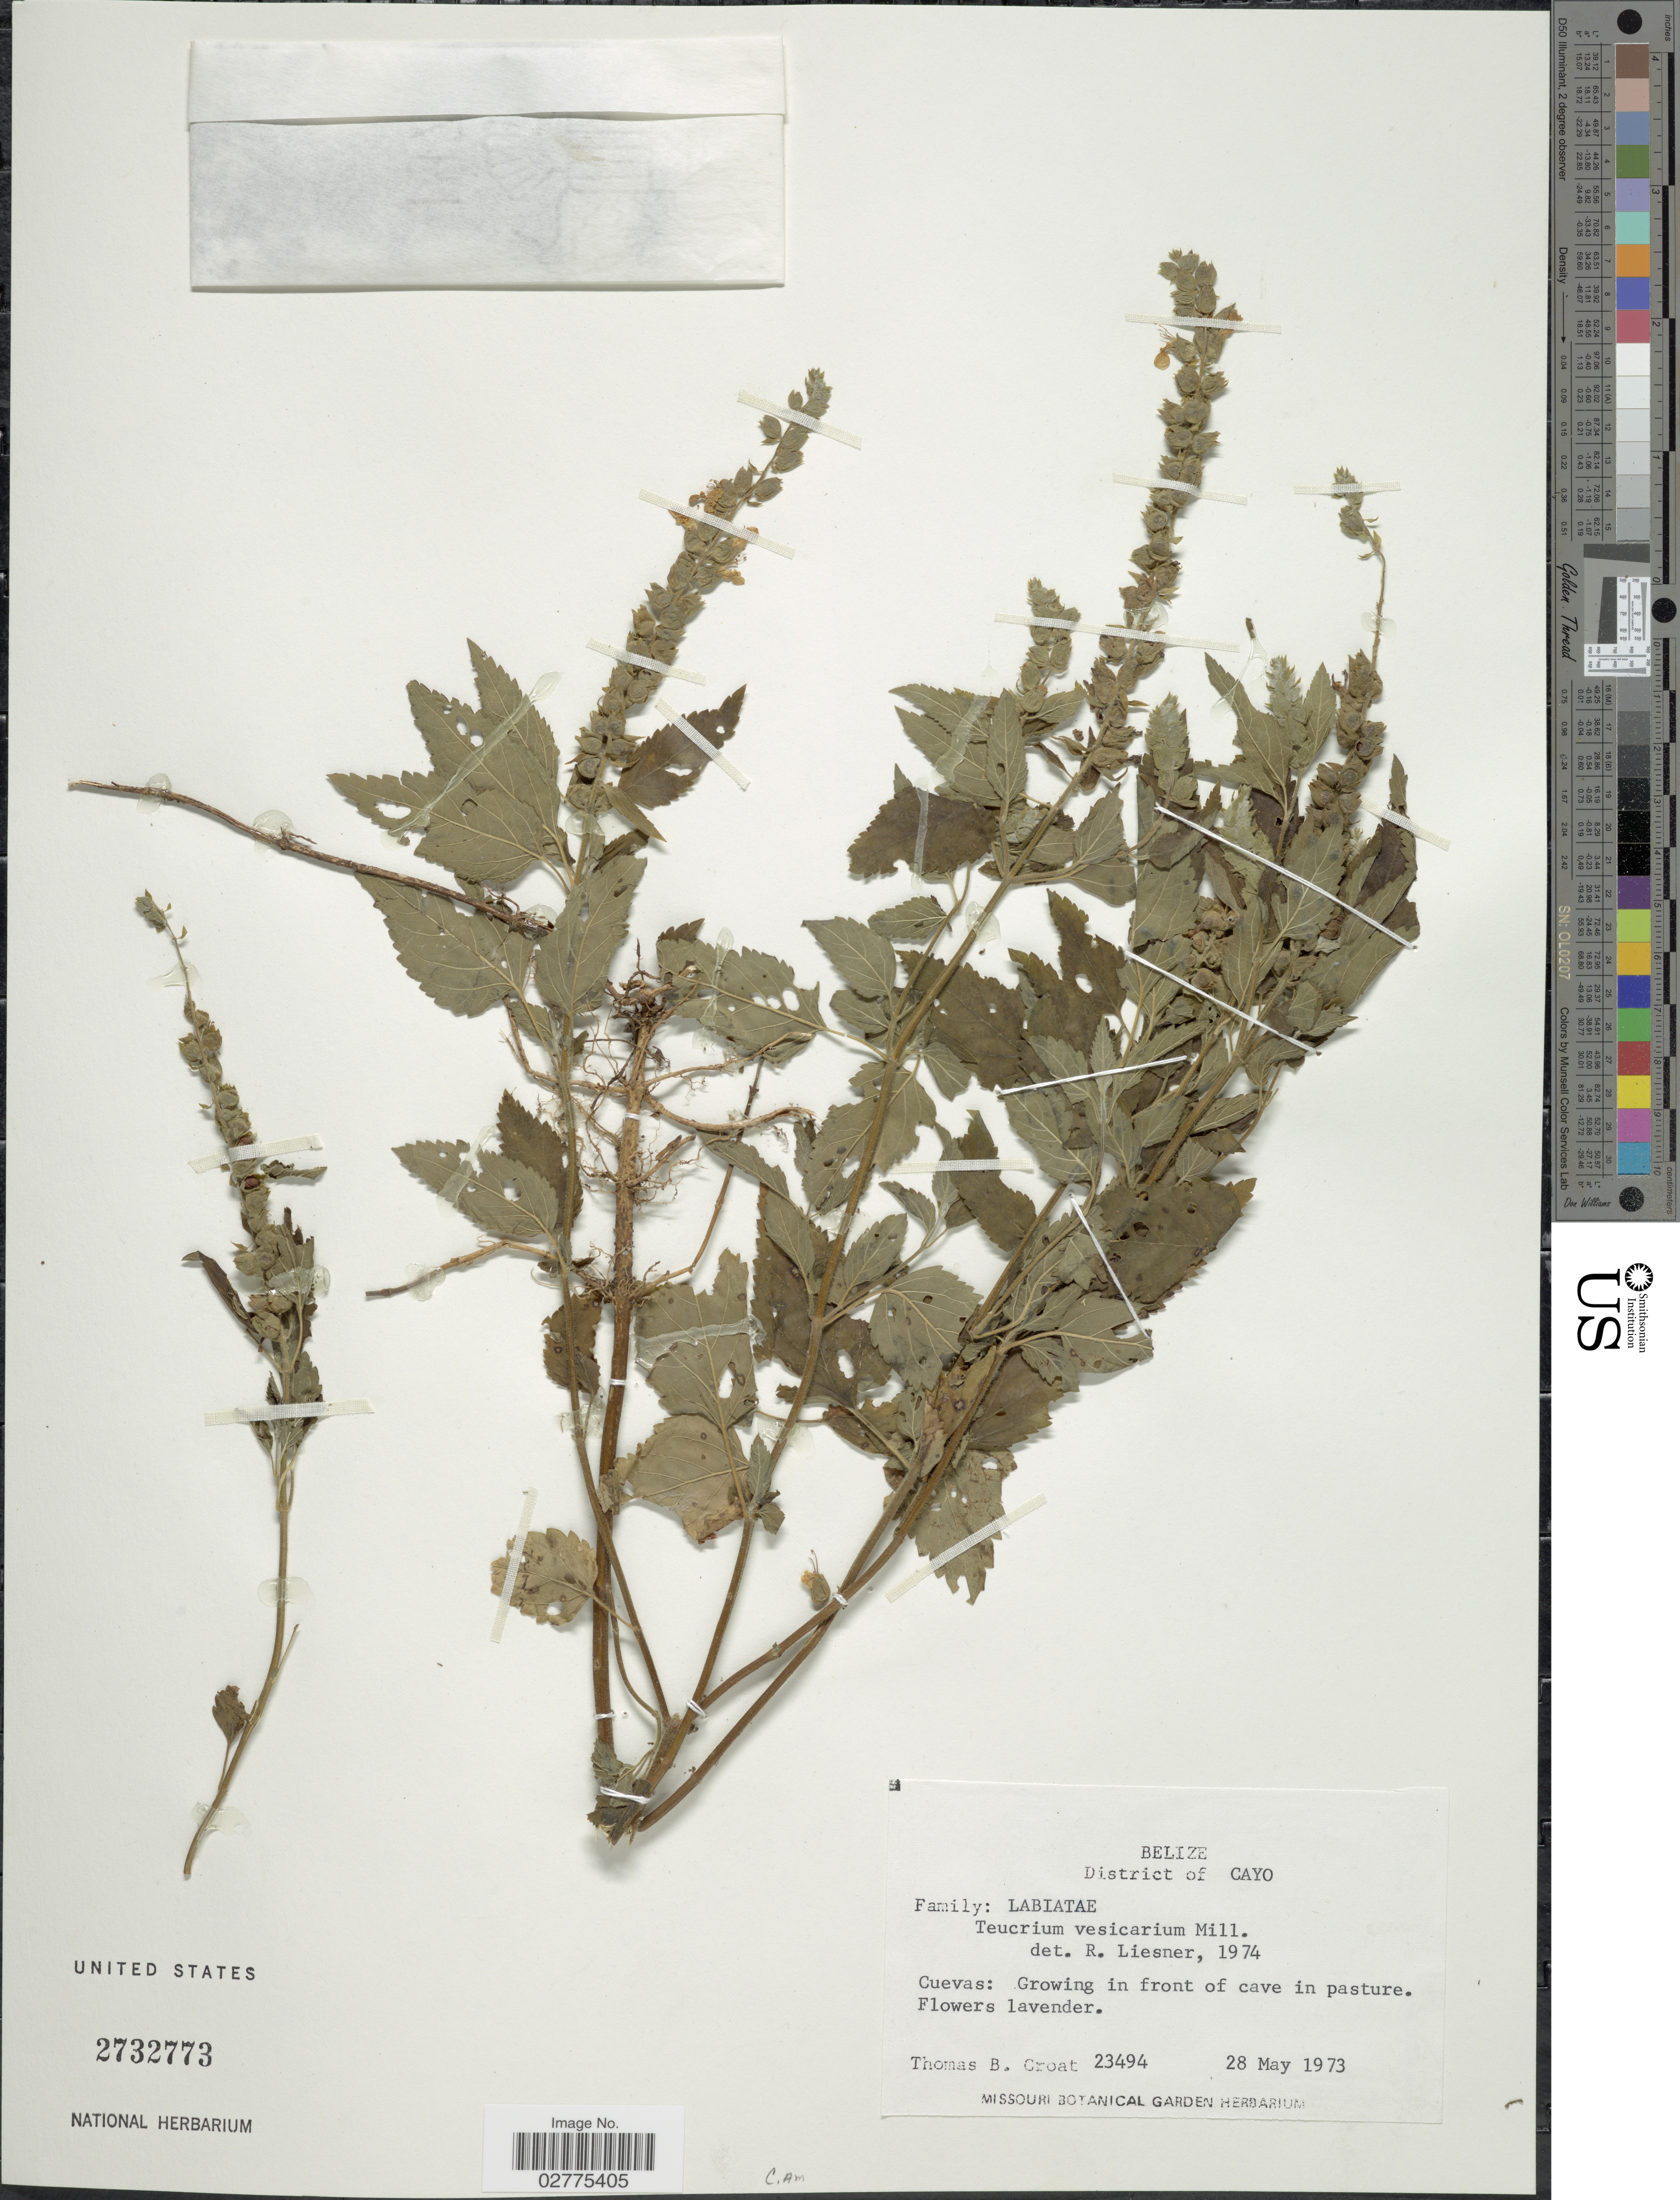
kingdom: Plantae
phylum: Tracheophyta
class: Magnoliopsida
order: Lamiales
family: Lamiaceae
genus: Teucrium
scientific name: Teucrium vesicarium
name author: Mill.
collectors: T. B. Croat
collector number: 23494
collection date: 1973-05-28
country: Belize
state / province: Cayo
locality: District of Cayo, Cuevas.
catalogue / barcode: US 2732773